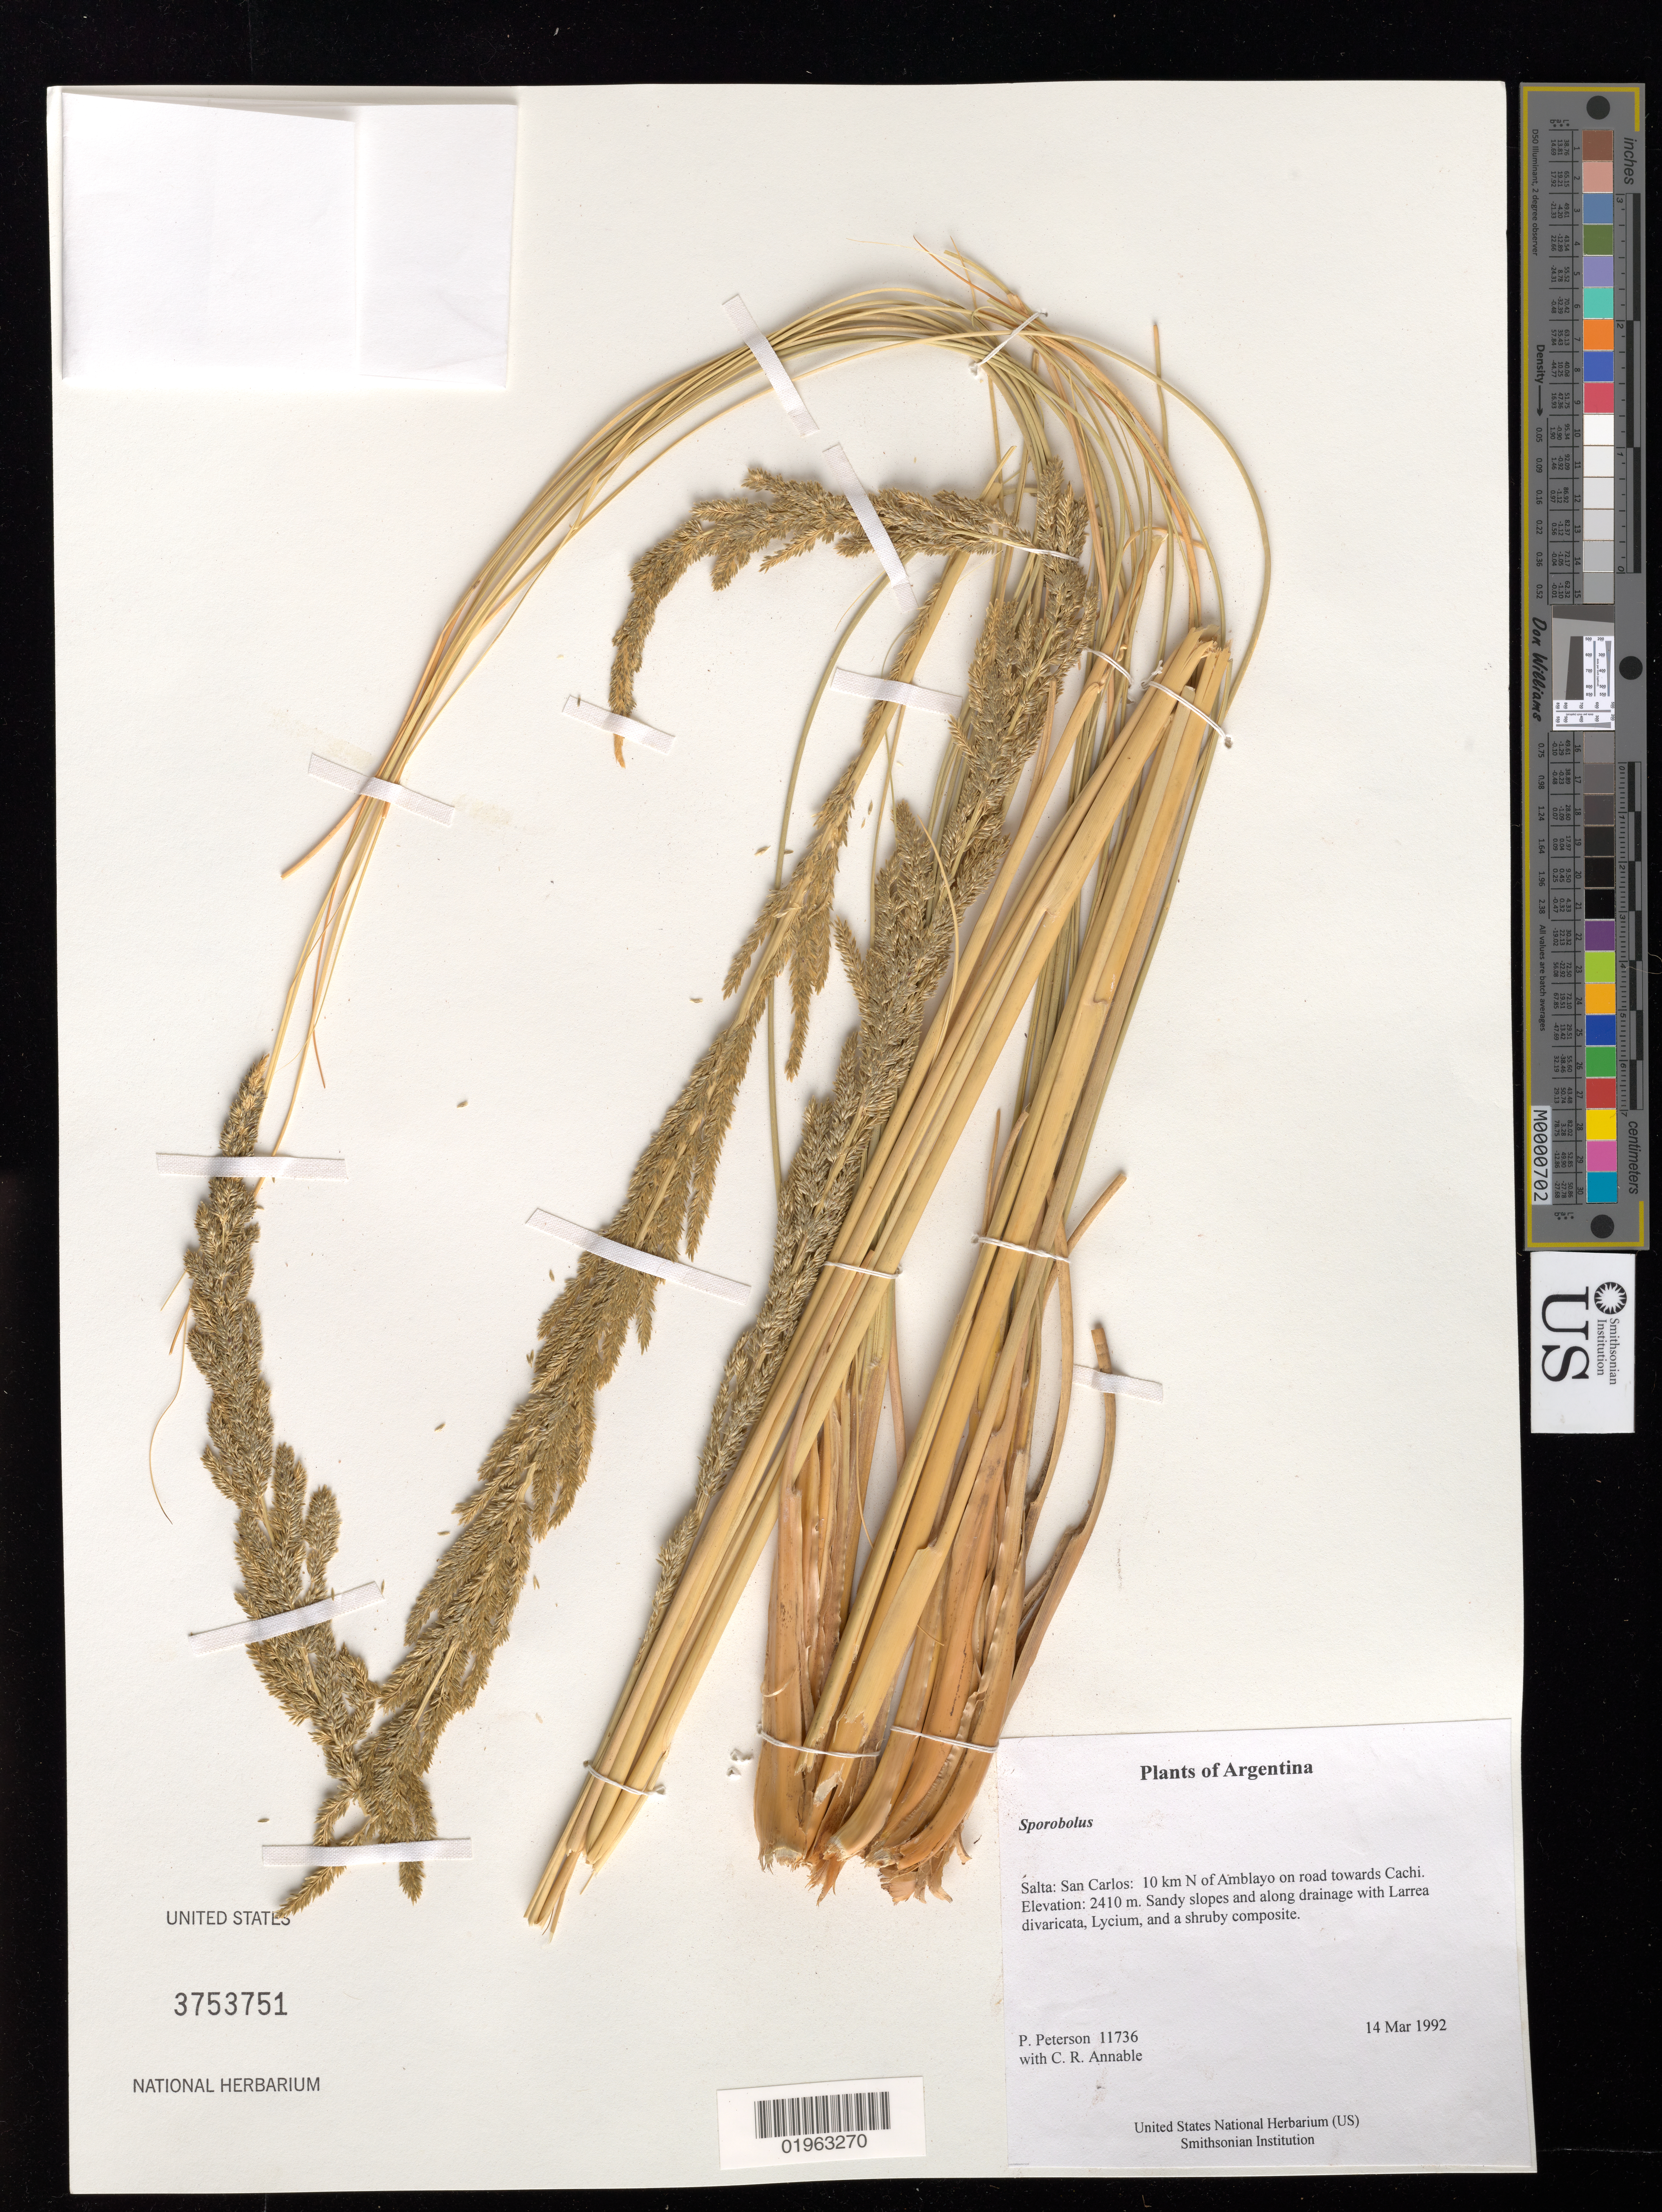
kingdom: Plantae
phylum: Tracheophyta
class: Liliopsida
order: Poales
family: Poaceae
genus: Sporobolus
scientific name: Sporobolus sp.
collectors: P. M. Peterson & C. R. Annable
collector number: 11736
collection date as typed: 14 Mar 1992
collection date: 1992-03-14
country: Argentina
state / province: Salta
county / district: San Carlos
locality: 10 km N of Amblayo on road towards Cachi.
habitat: Sandy slopes and along drainage with Larrea divaricata, Lycium, and a shruby composite.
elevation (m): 2410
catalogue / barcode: US 3753751